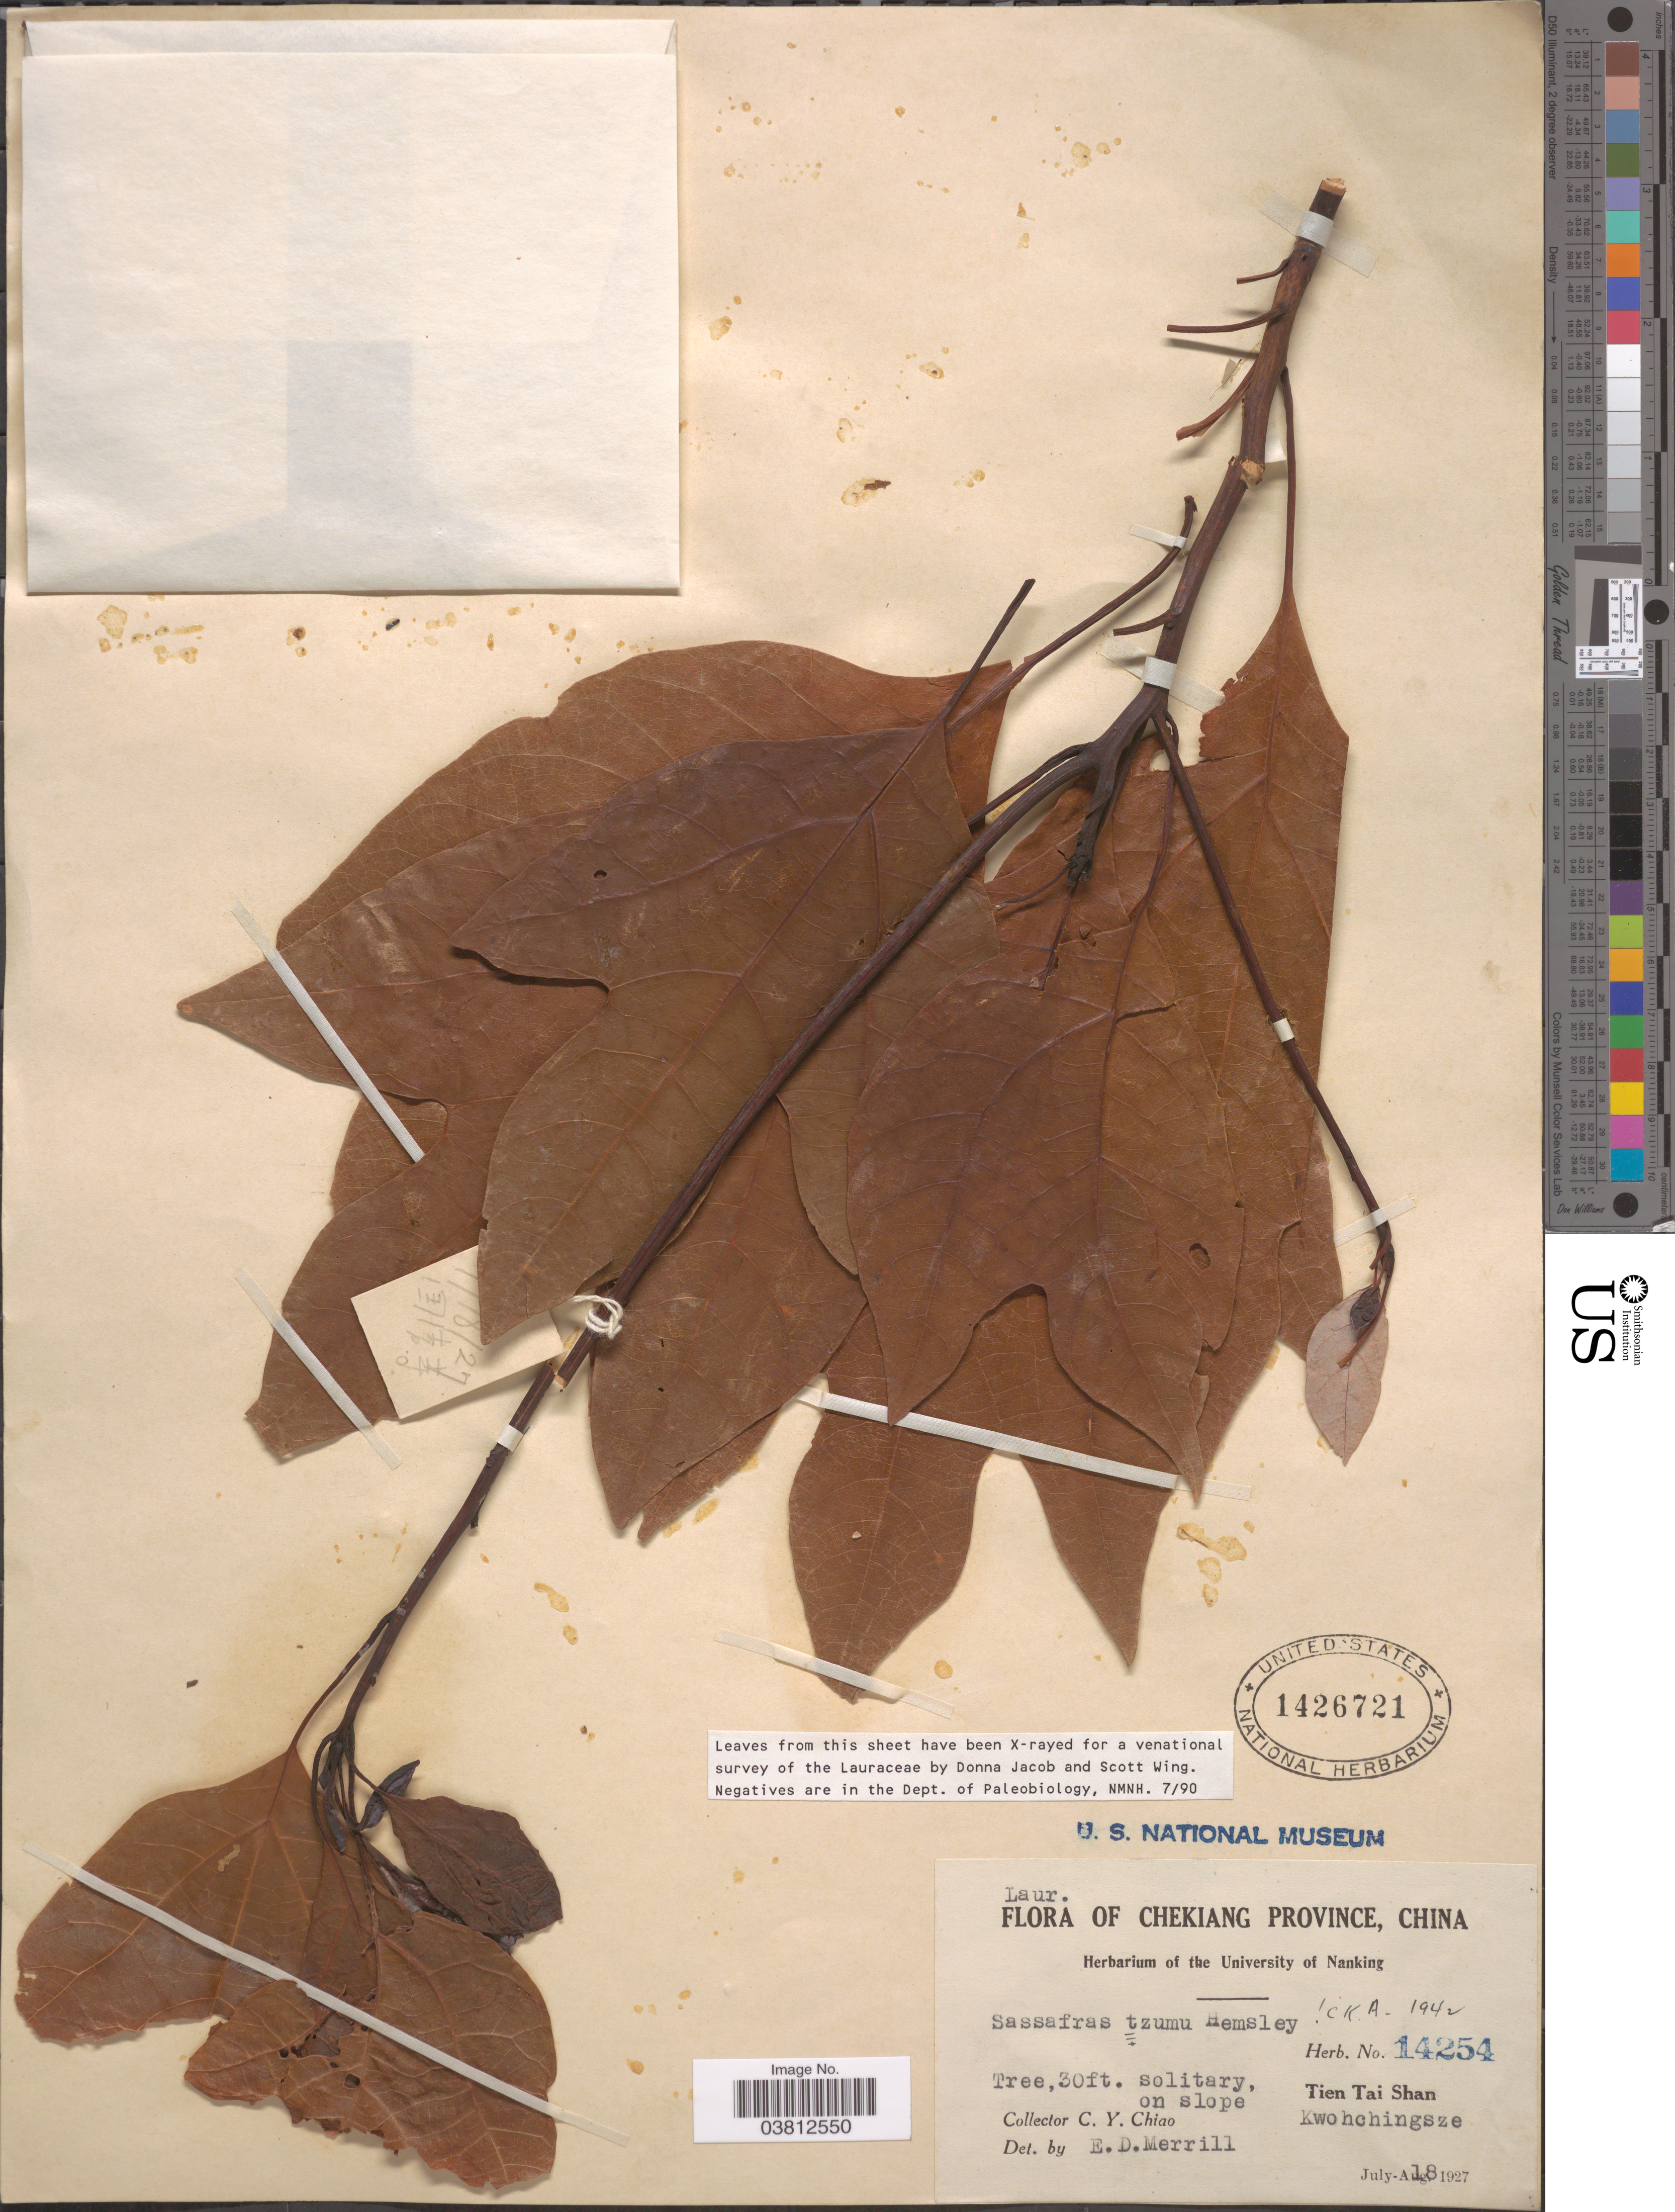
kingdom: Plantae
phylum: Tracheophyta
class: Magnoliopsida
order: Laurales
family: Lauraceae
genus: Sassafras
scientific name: Sassafras tzumu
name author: (Hemsl.) Hemsl.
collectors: C. Y. Chiao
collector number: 14254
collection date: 1927-07-18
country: China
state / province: Zhejiang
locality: Chekiang Province. Tien Tai Shan. Kwohchingsze.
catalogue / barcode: US 1426721